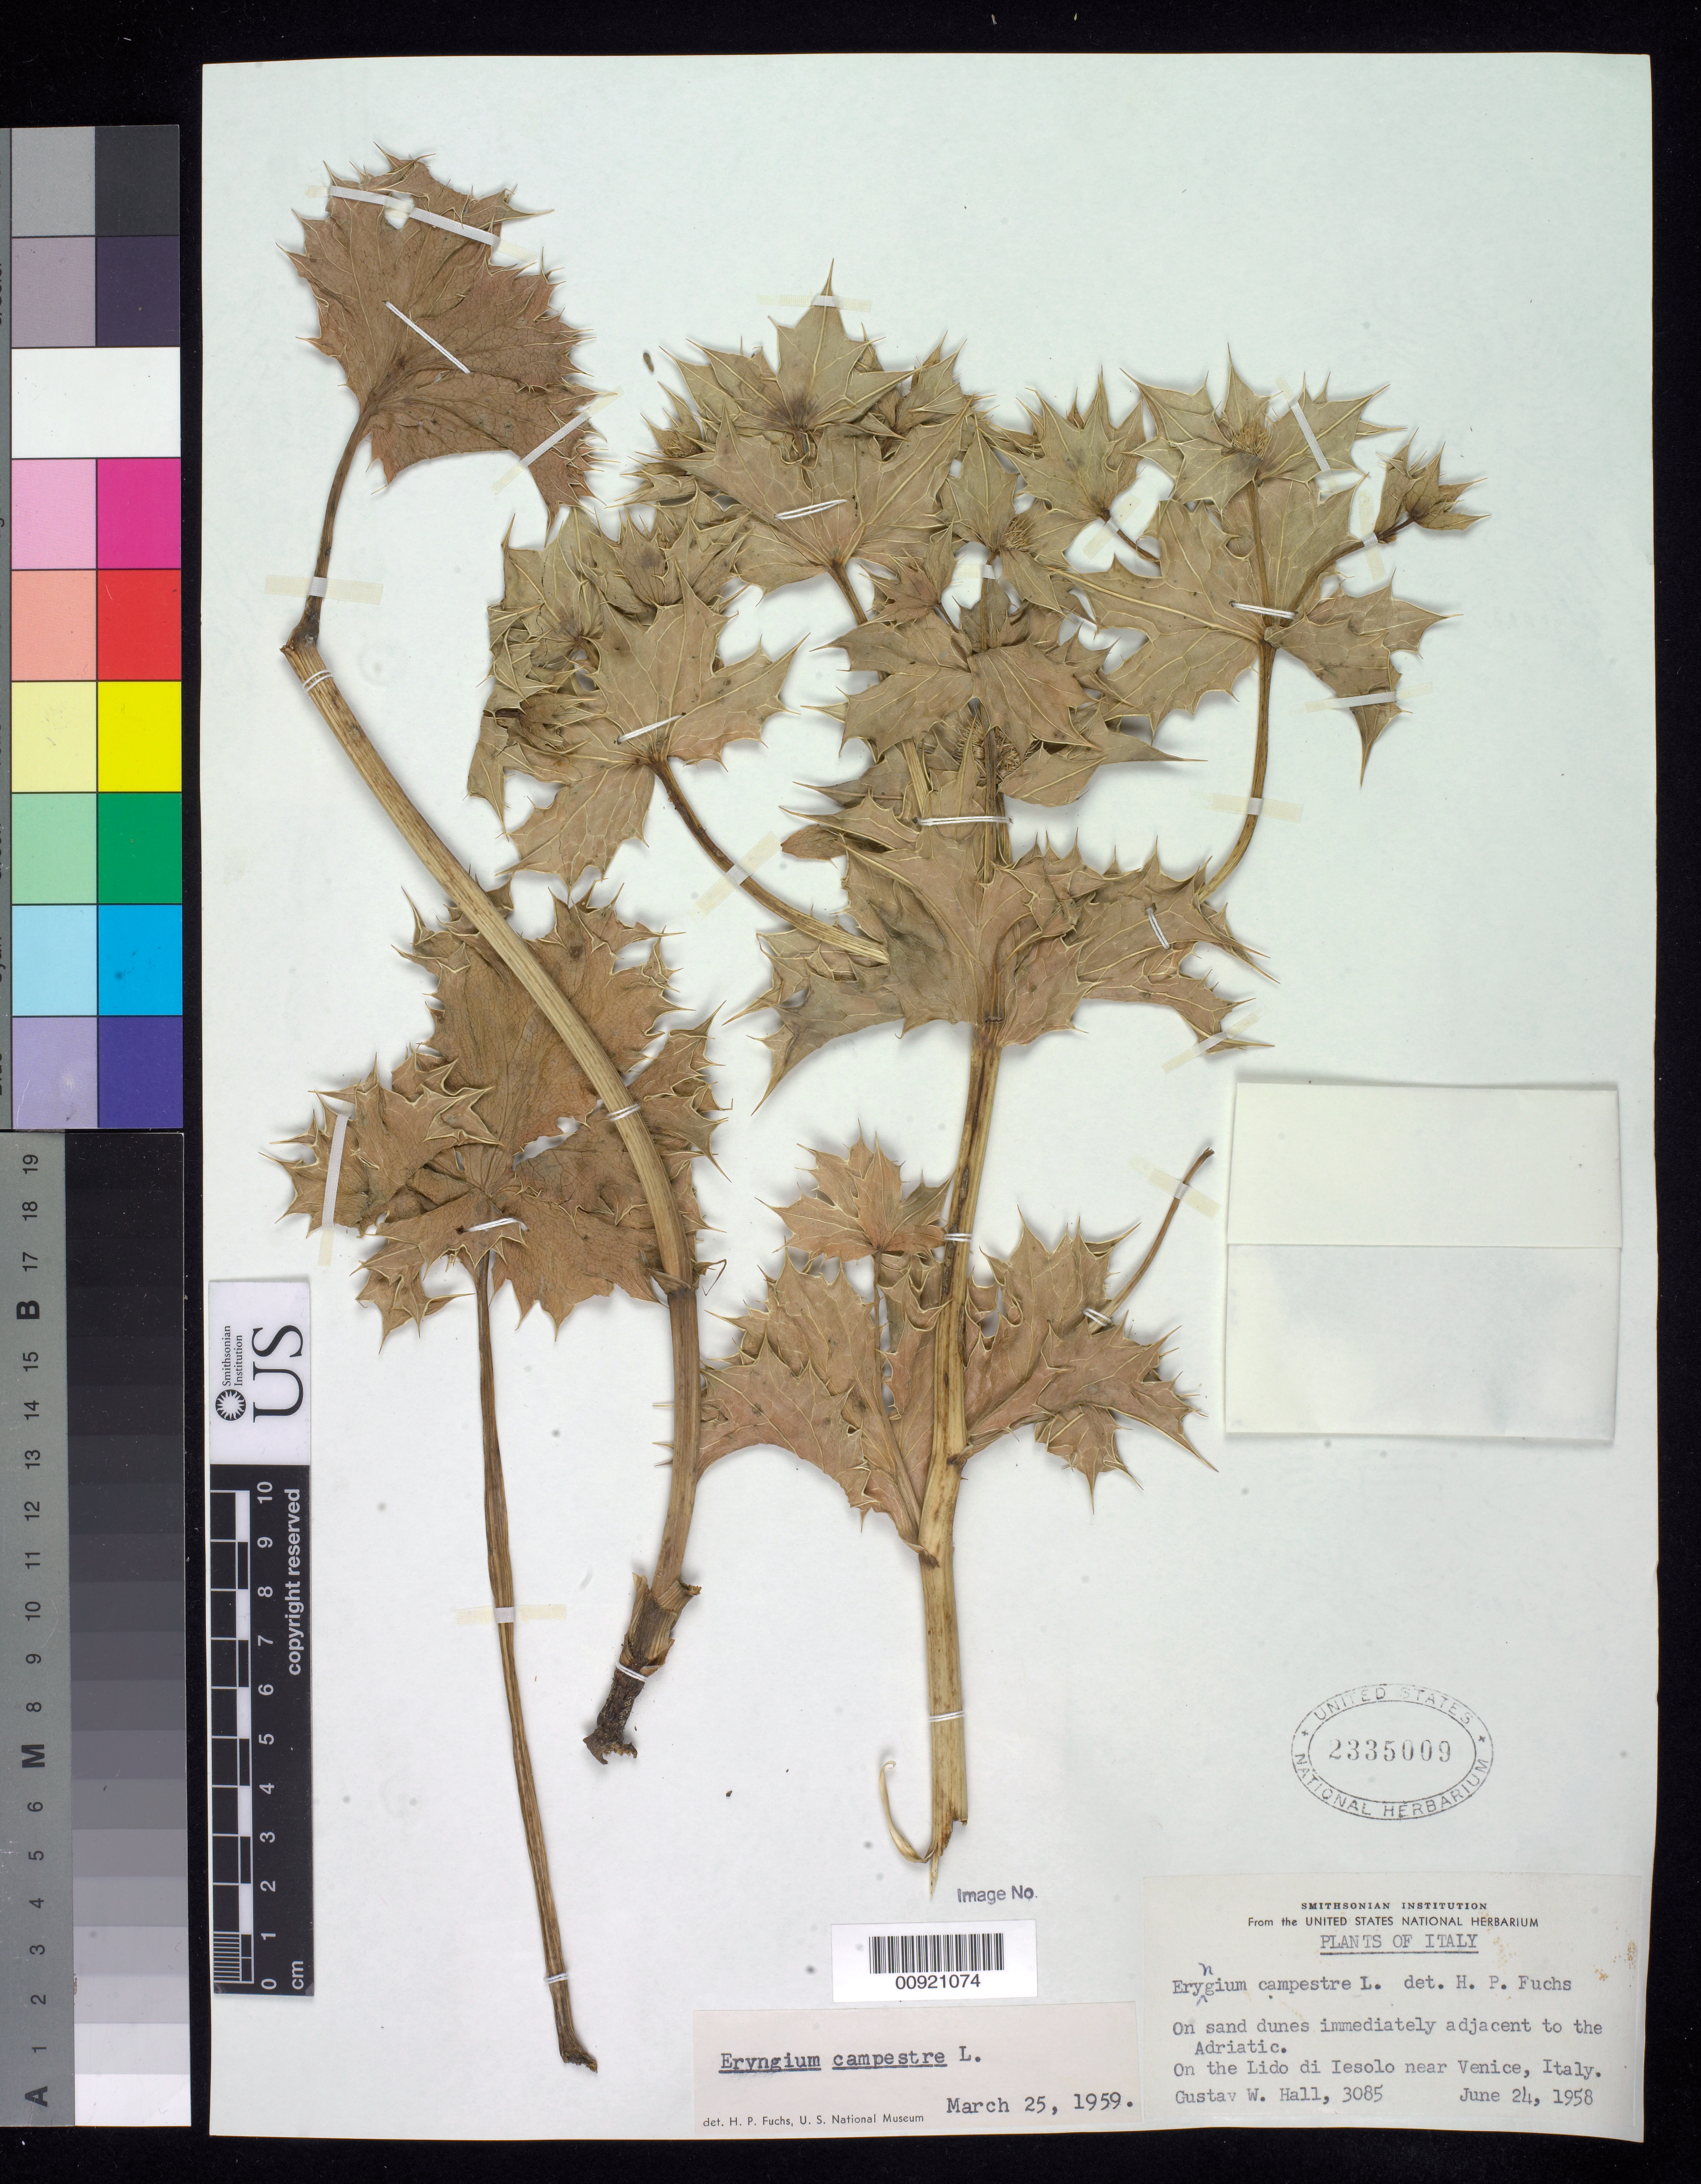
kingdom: Plantae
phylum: Tracheophyta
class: Magnoliopsida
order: Apiales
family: Apiaceae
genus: Eryngium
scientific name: Eryngium campestre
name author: L.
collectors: G. Hall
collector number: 3085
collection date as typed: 24 Jun 1958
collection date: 1958-06-24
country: Italy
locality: On the Lido di Iesolo near Venice, Italy.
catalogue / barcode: US 2335009